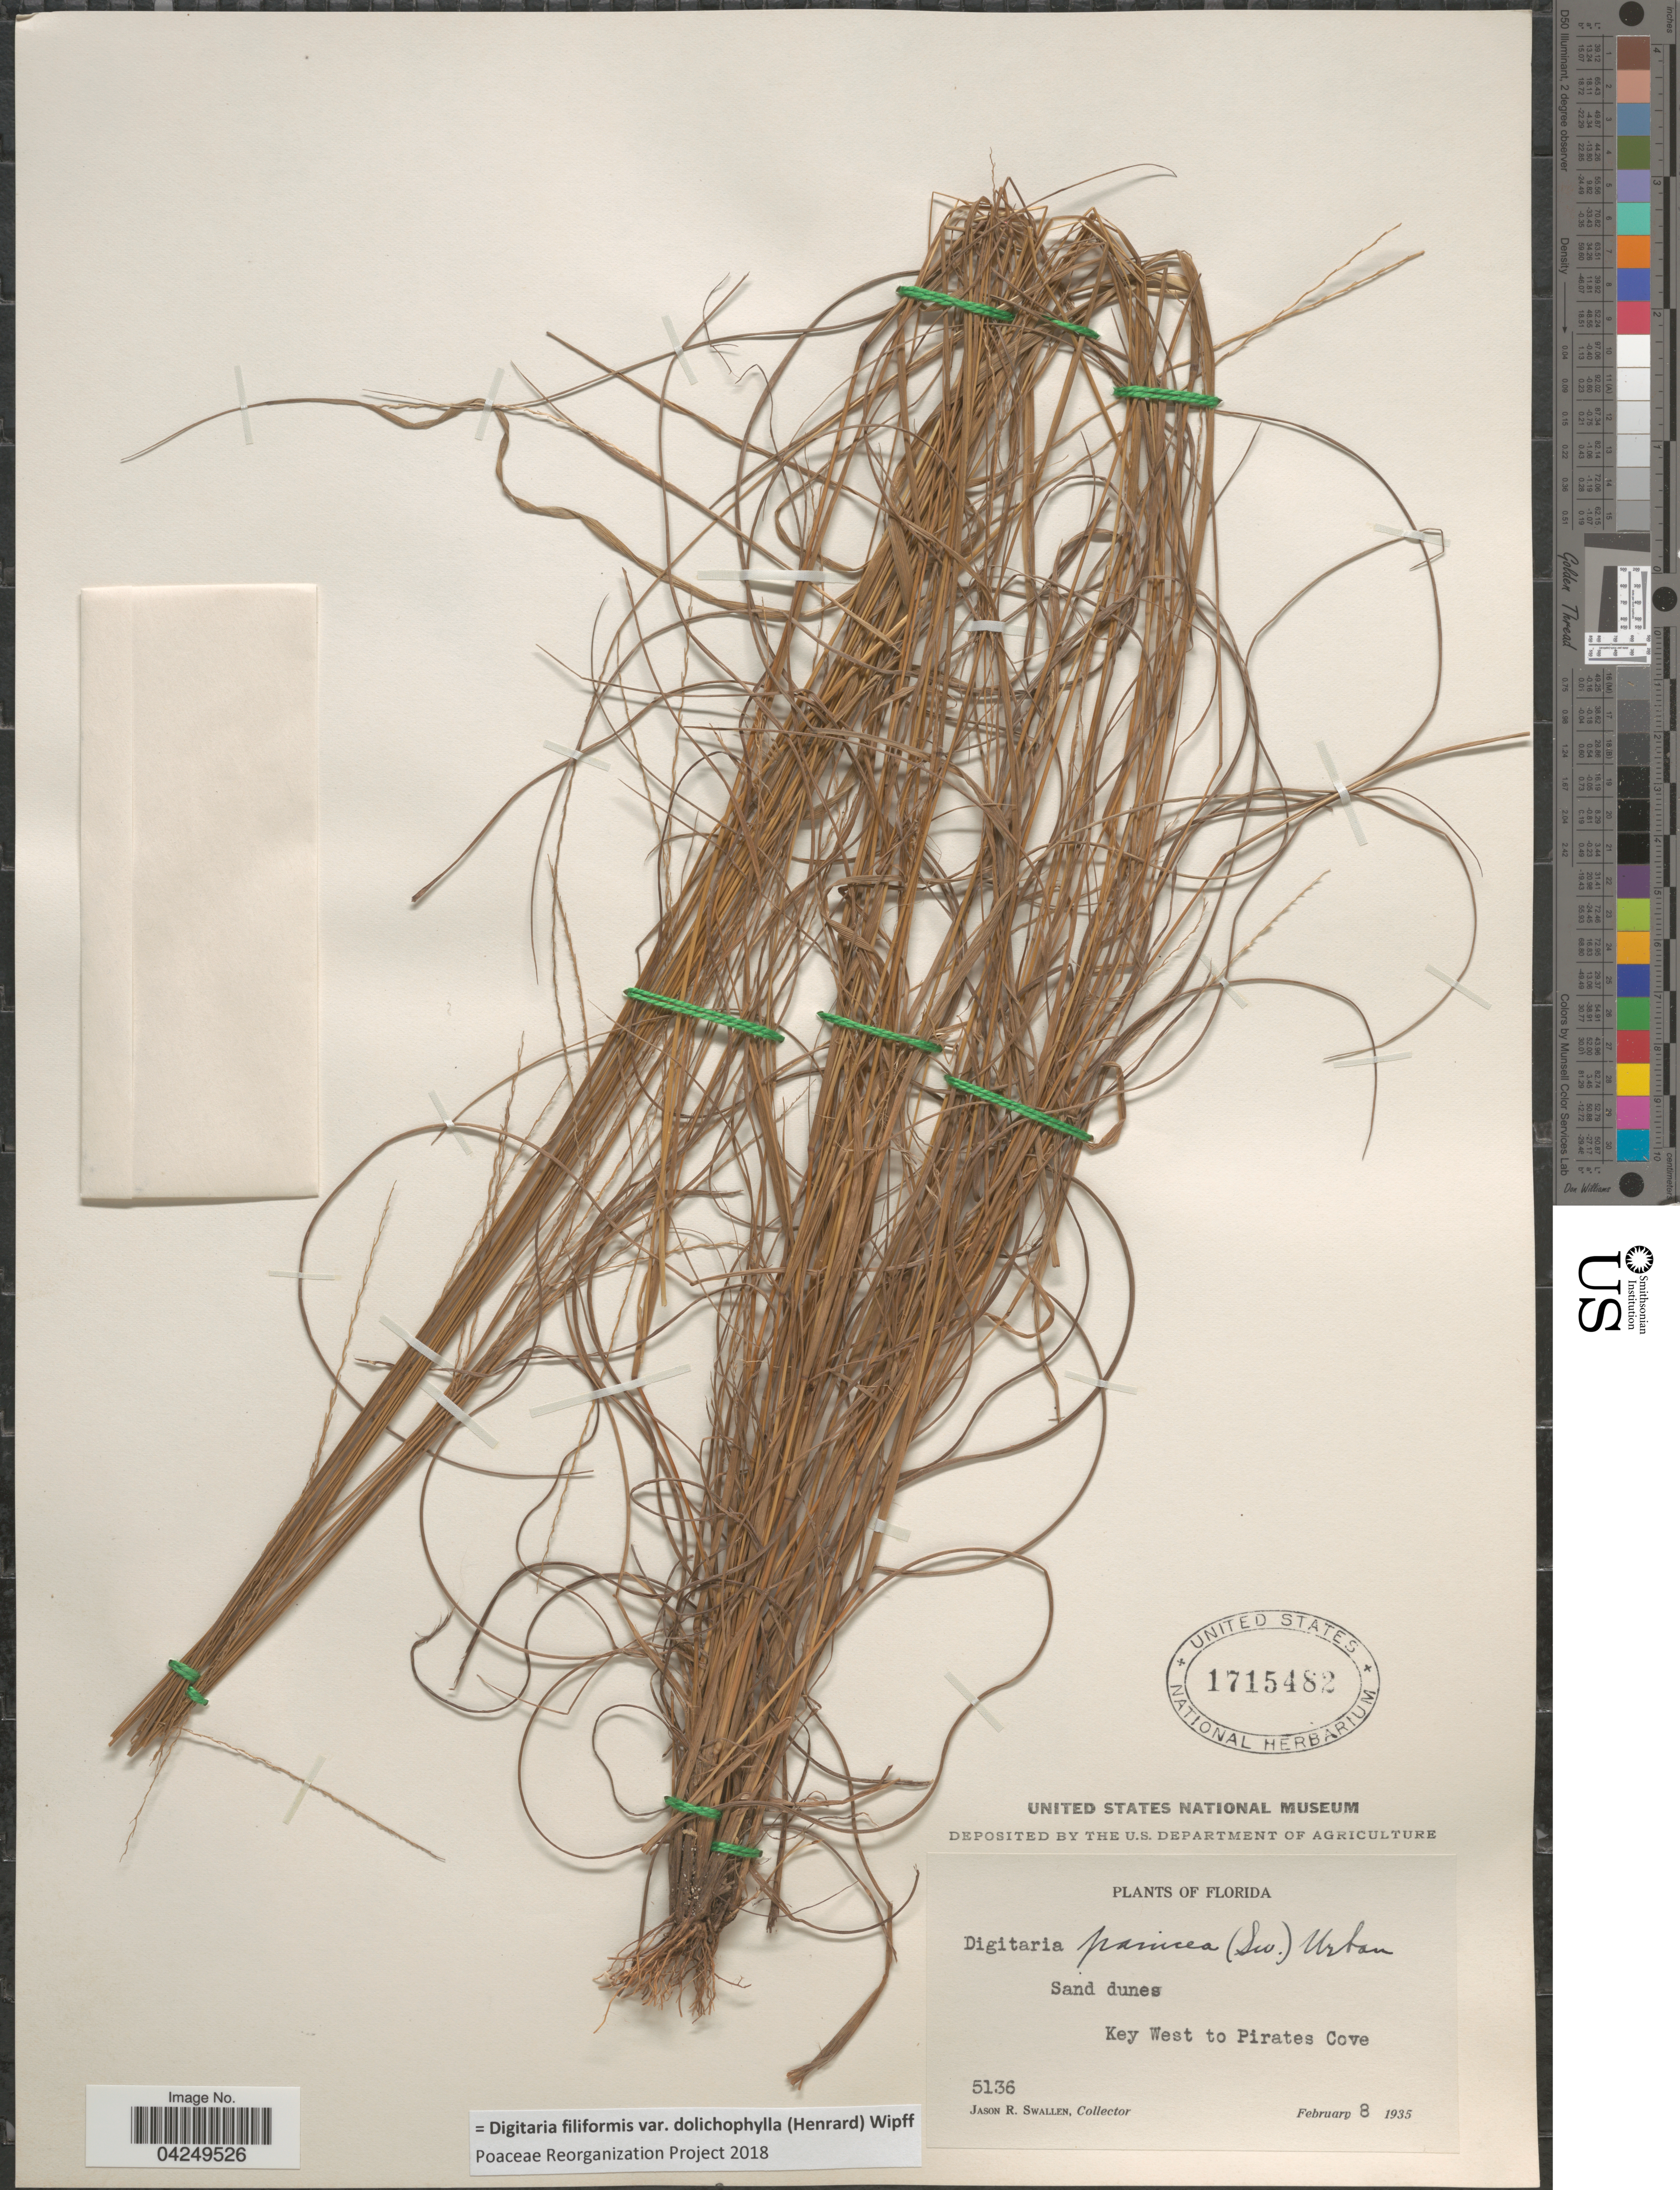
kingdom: Plantae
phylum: Tracheophyta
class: Liliopsida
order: Poales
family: Poaceae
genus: Digitaria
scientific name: Digitaria filiformis var. dolichophylla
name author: (Henr.) Wipff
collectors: J. R. Swallen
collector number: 5136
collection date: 1935-02-08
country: United States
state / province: Florida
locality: Sand dunes. Key West to Pirates Cove.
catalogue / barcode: US 1715482